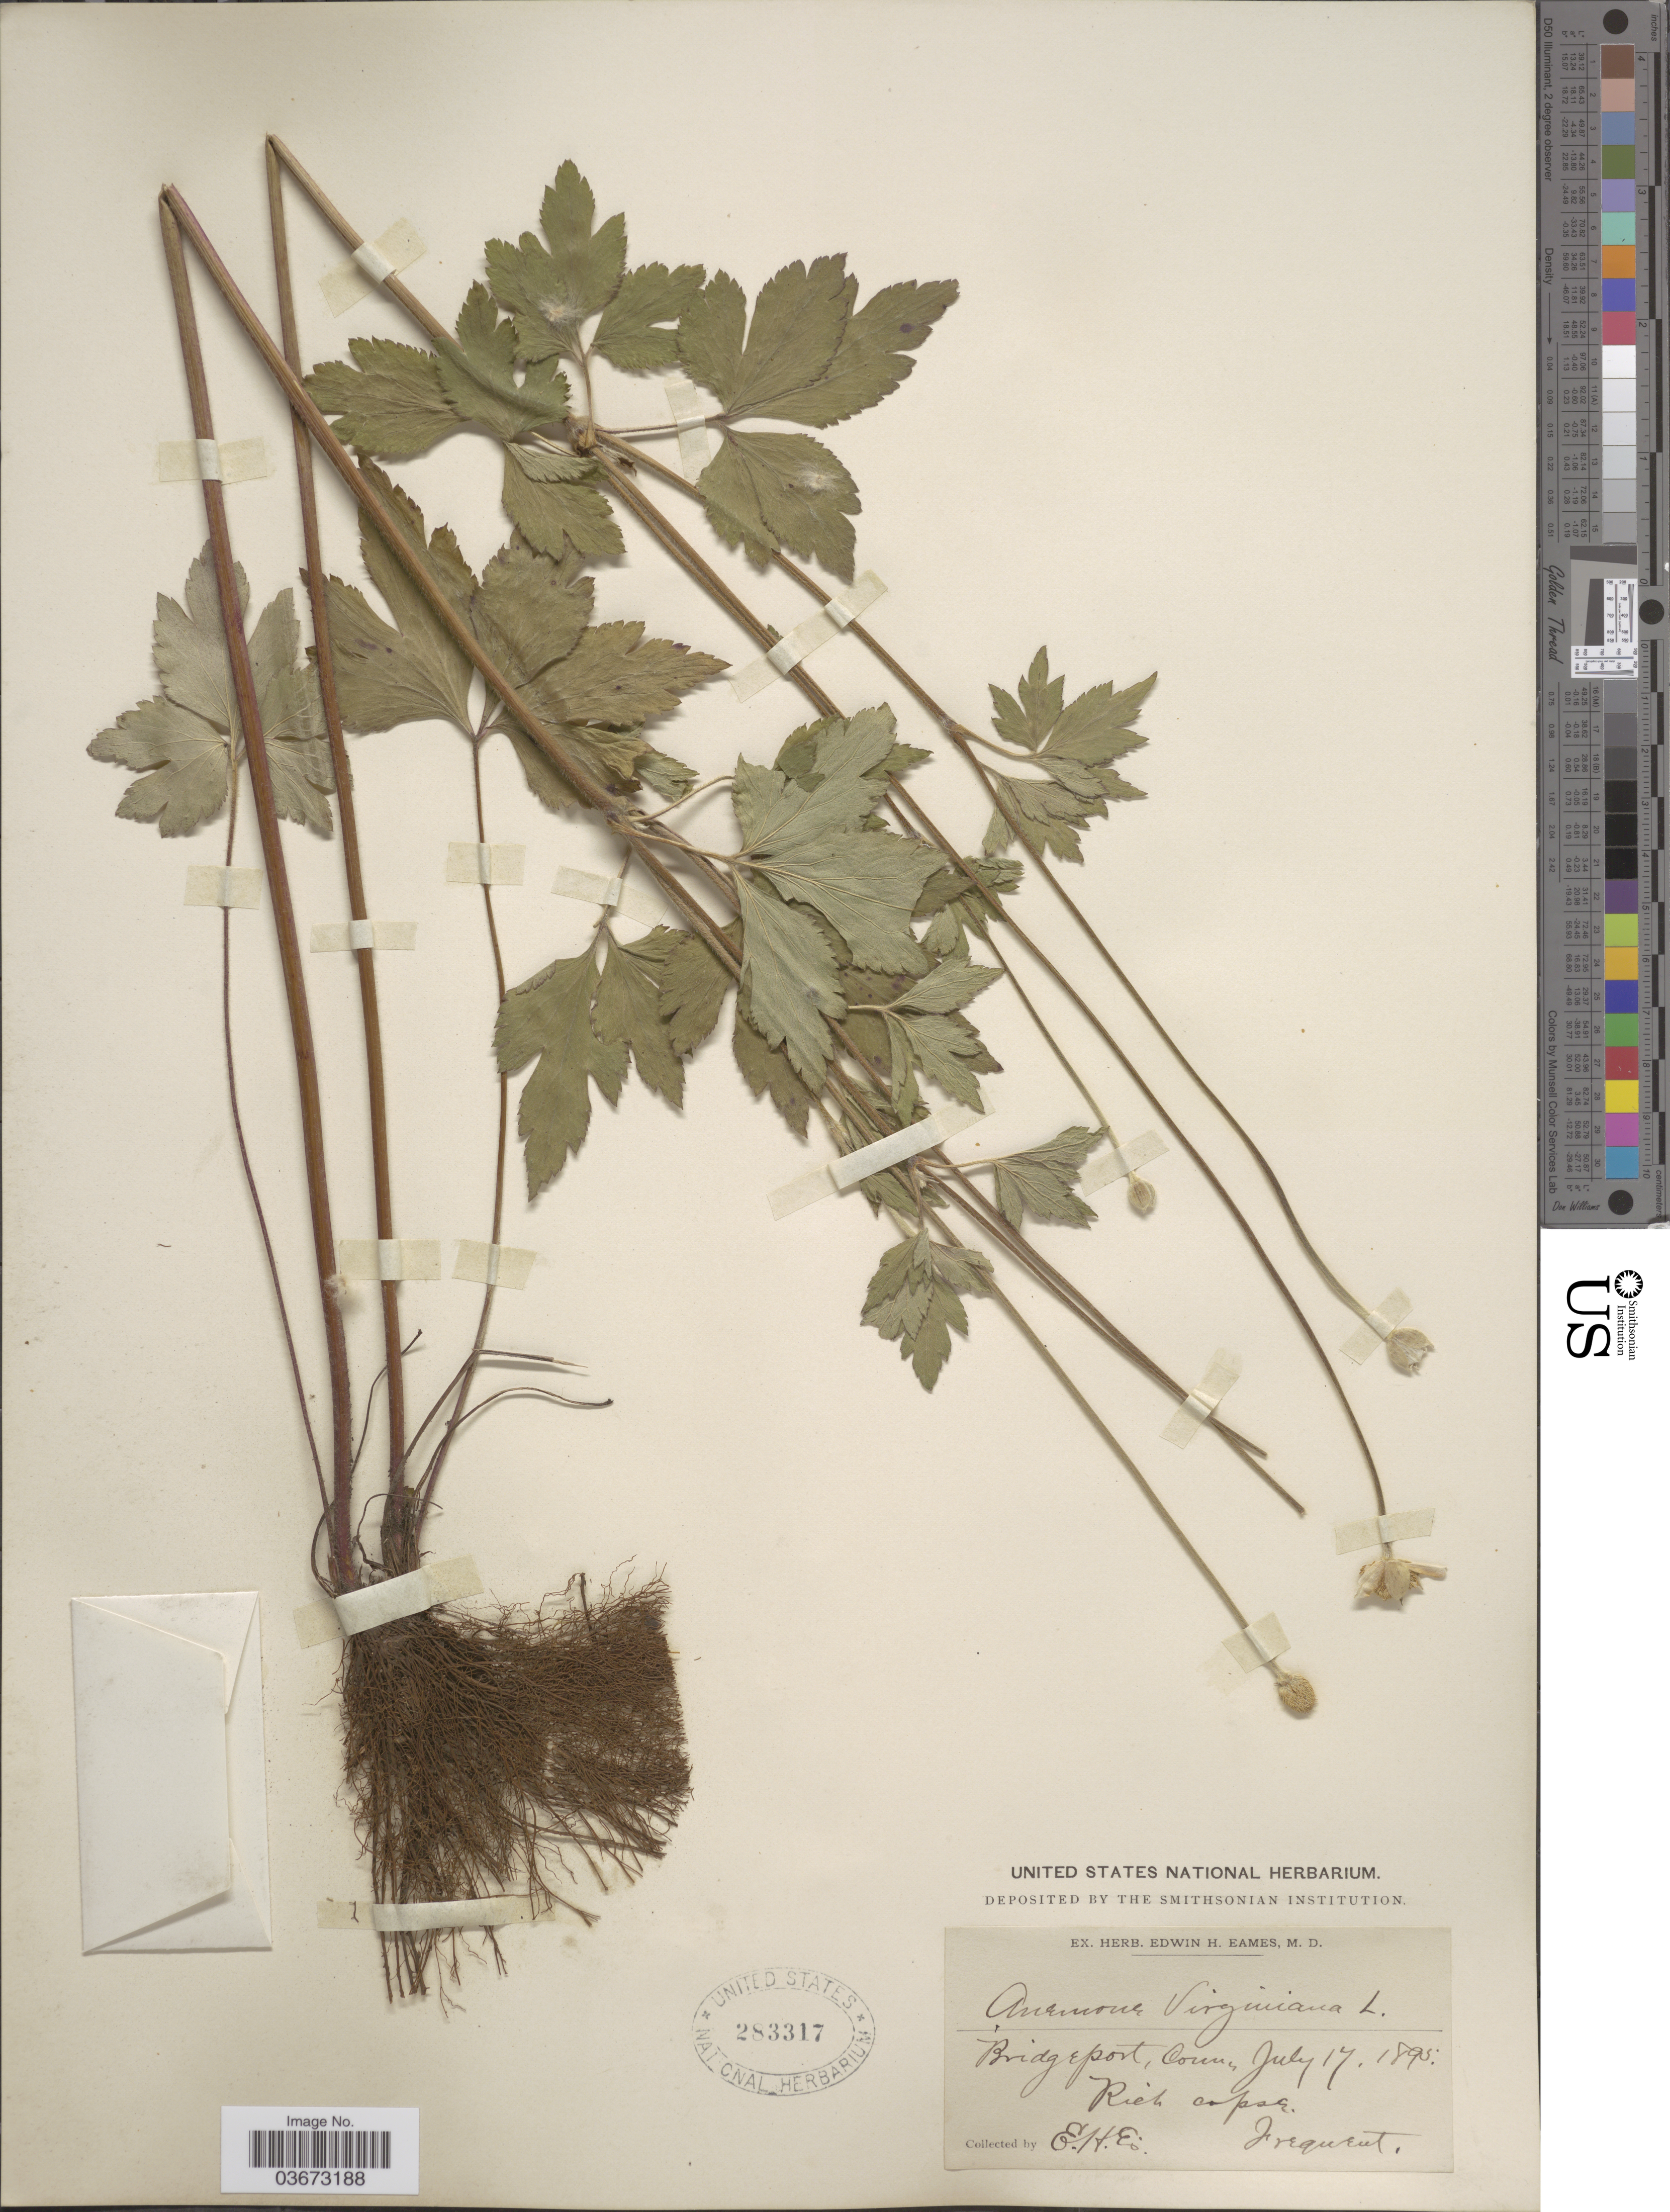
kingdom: Plantae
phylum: Tracheophyta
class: Magnoliopsida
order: Ranunculales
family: Ranunculaceae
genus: Anemone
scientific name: Anemone virginiana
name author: L.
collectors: E. H. Eames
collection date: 1895-07-17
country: United States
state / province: Connecticut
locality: Bridgeport.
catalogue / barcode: US 283317